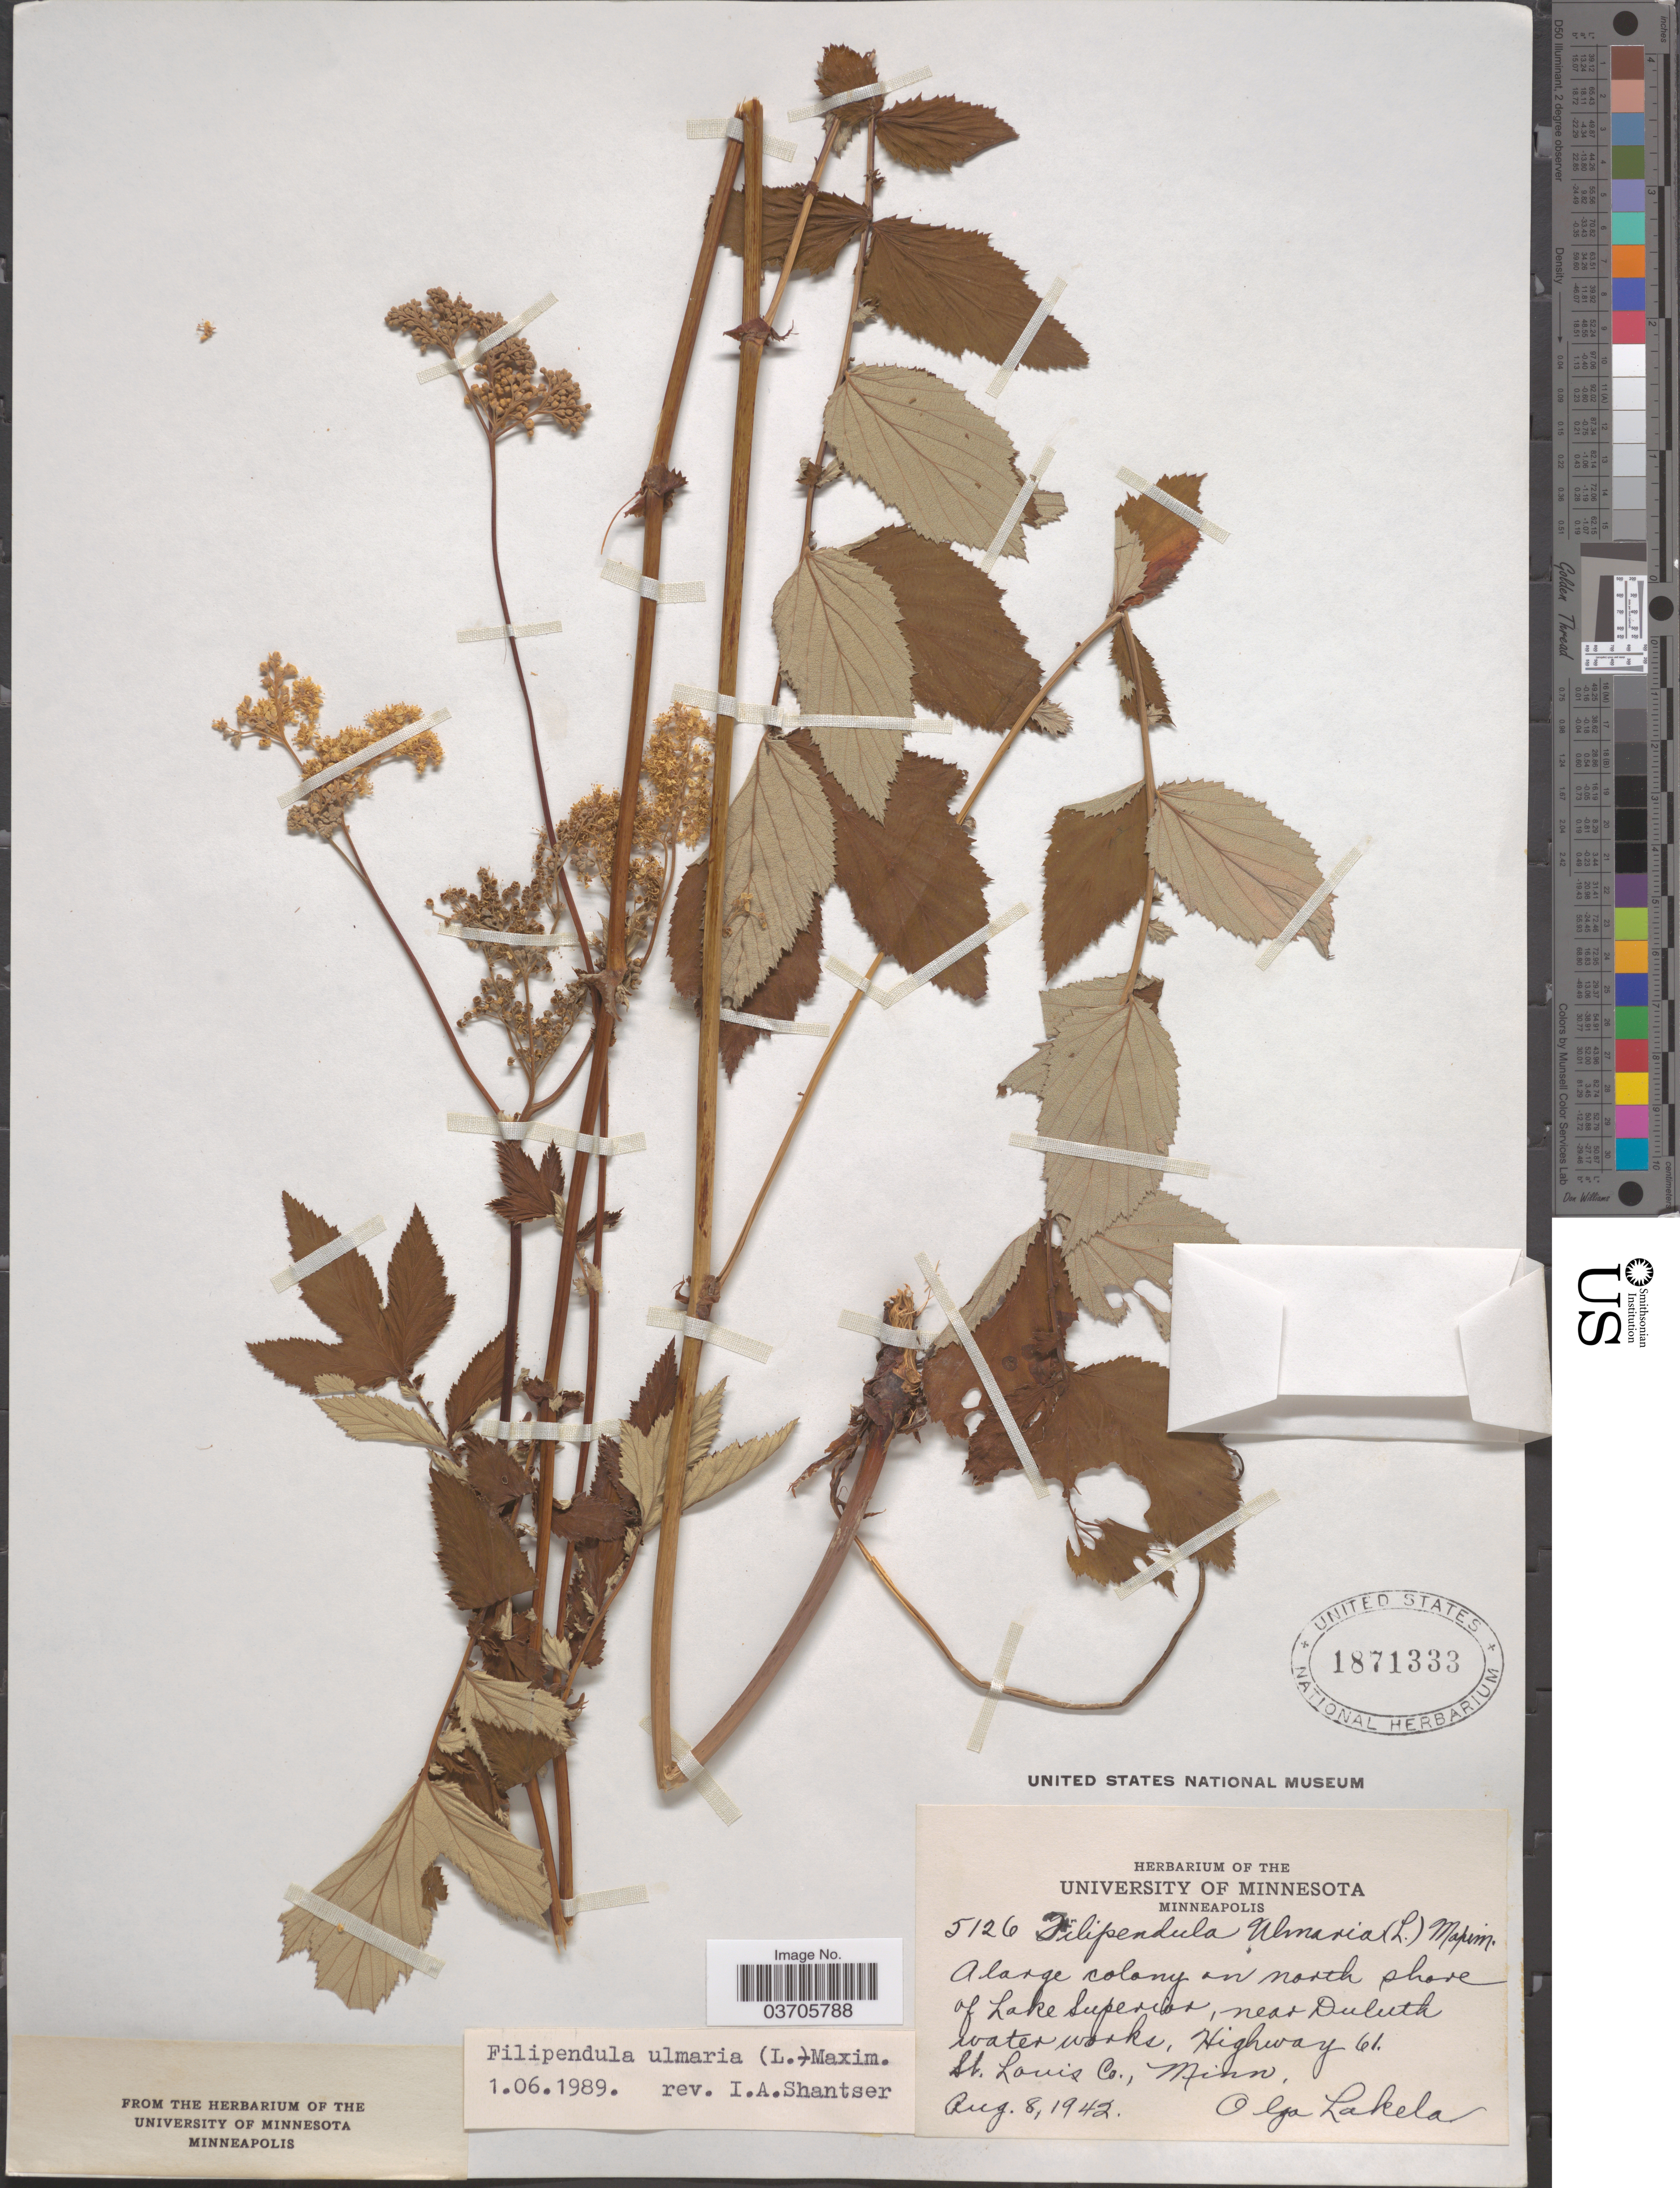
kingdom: Plantae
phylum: Tracheophyta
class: Magnoliopsida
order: Rosales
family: Rosaceae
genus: Filipendula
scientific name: Filipendula ulmaria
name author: (L.) Maxim.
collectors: O. K. Lakela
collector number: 5126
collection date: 1942-08-08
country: United States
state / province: Minnesota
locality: On north shore of Lake Superior, near Duluth water works, Highway 61. St. Louis Co.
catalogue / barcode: US 1871333